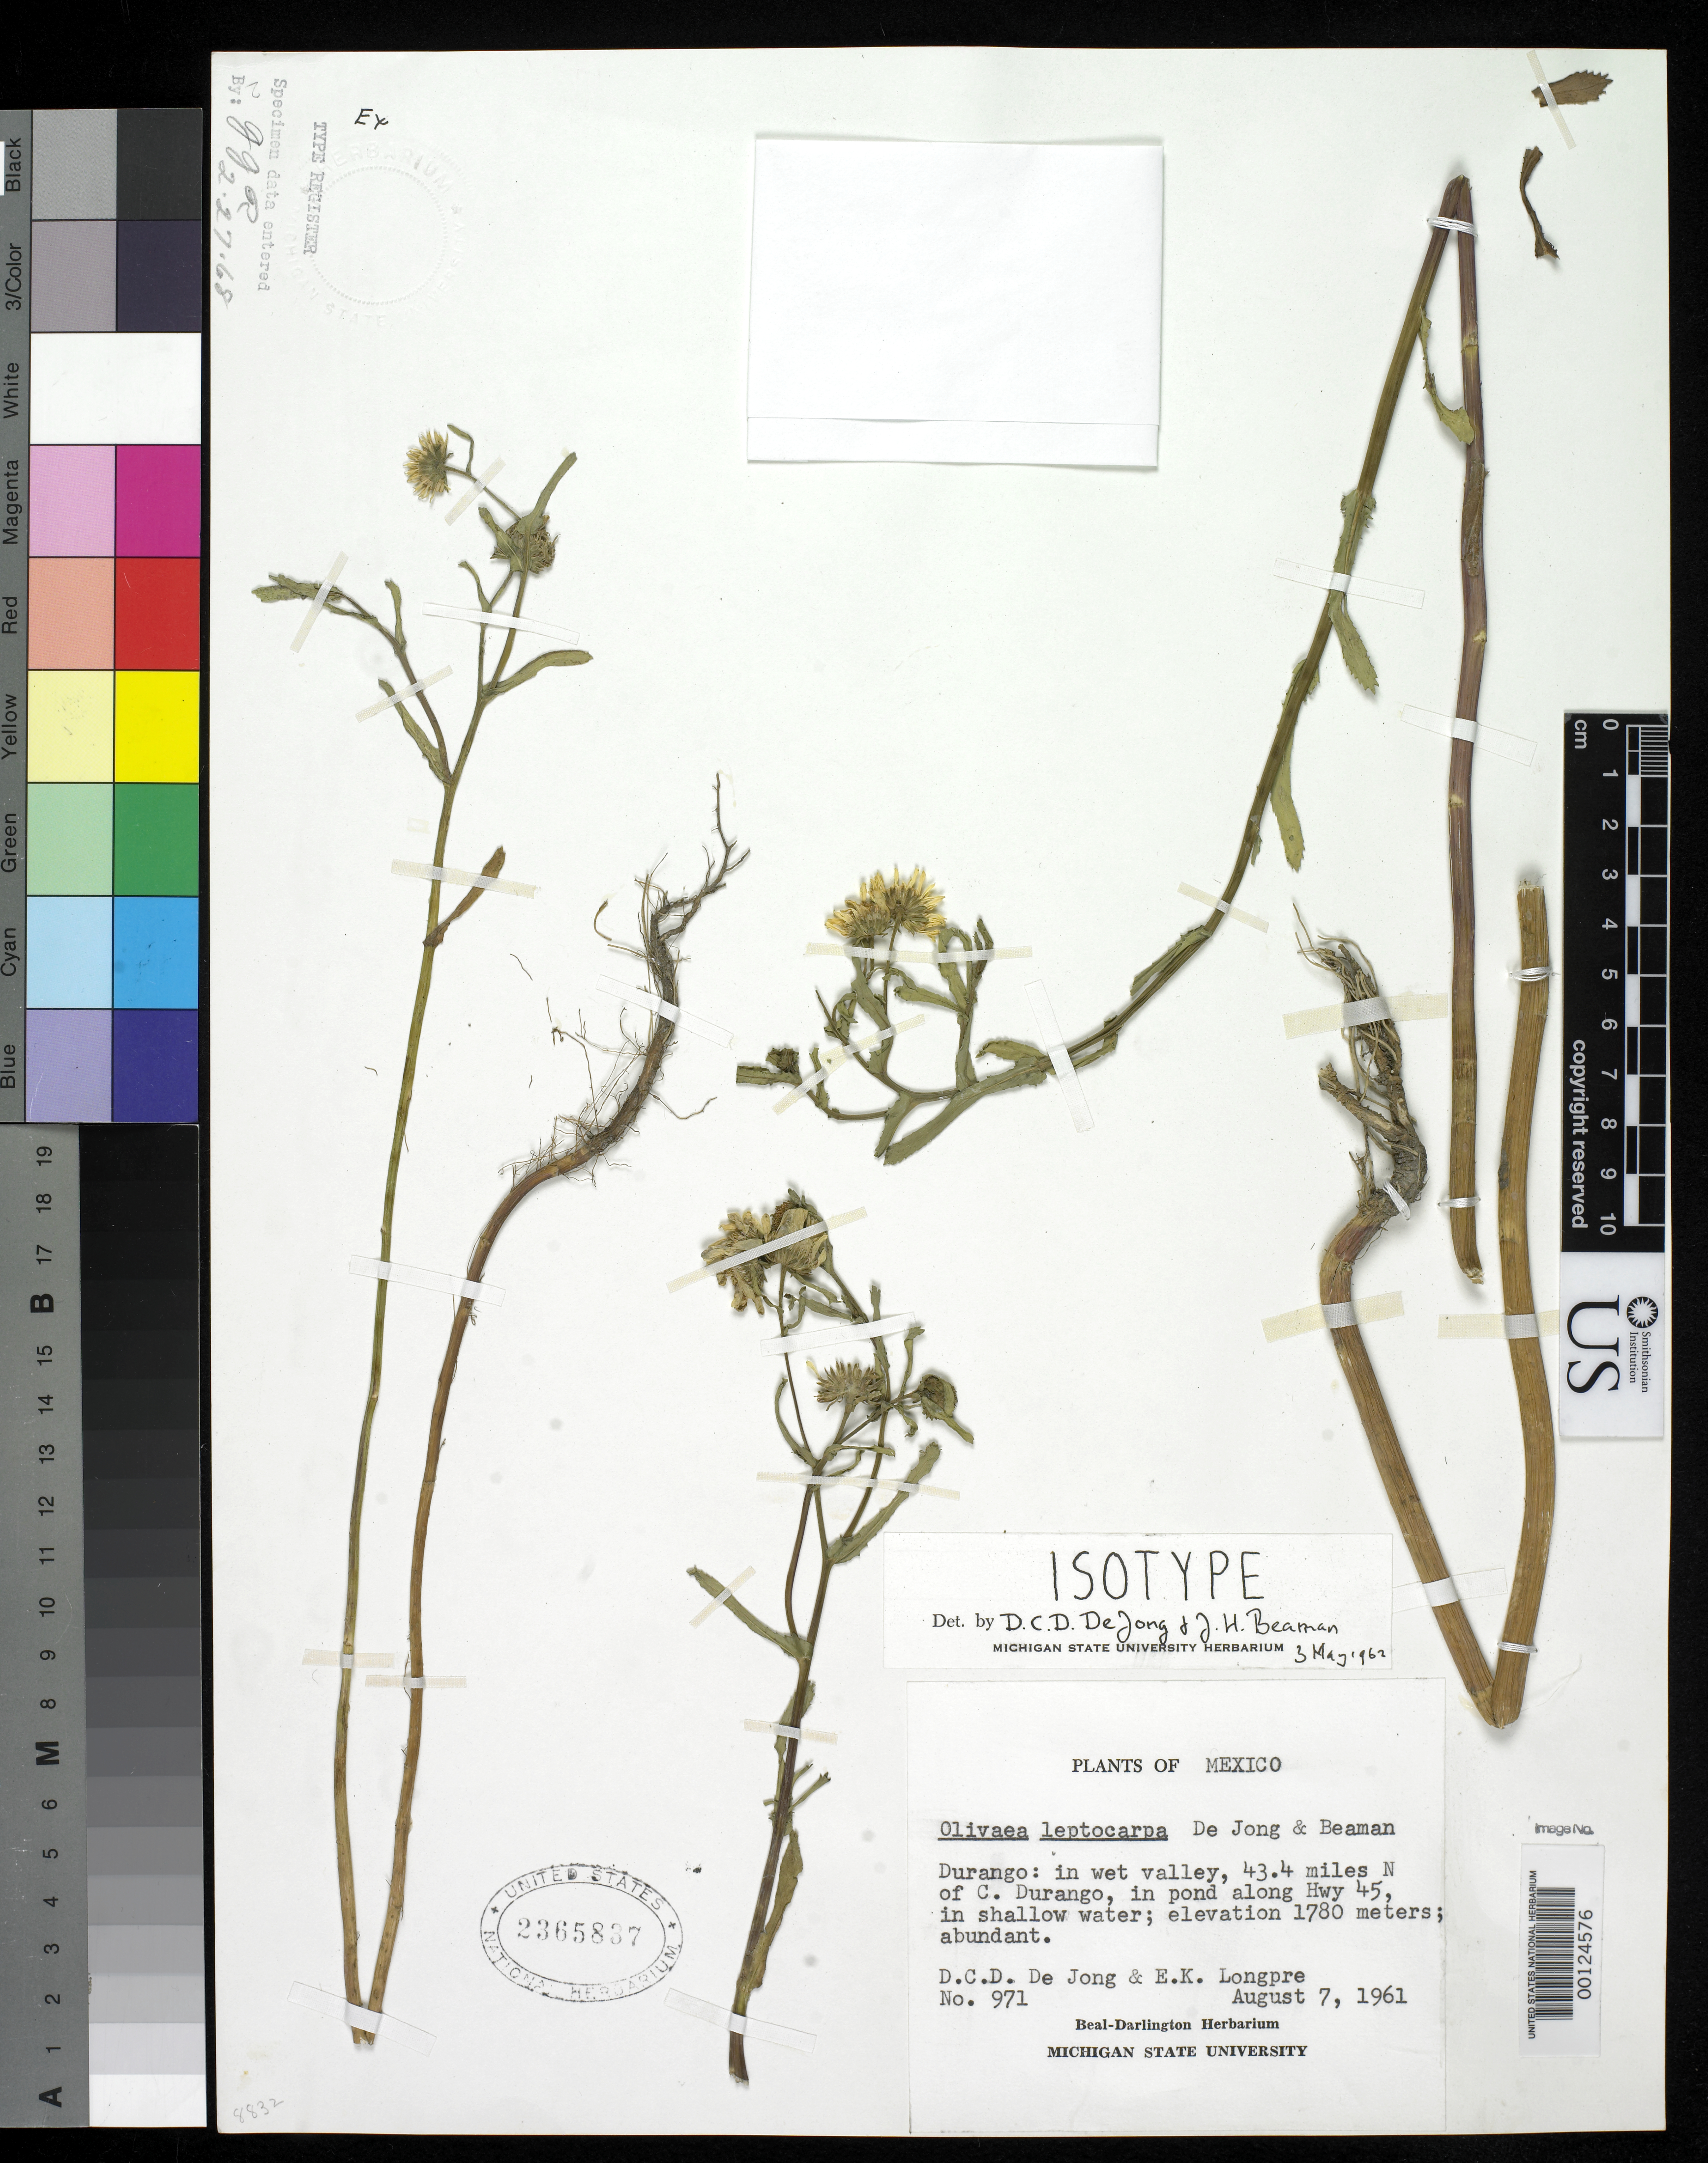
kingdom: Plantae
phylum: Tracheophyta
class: Magnoliopsida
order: Asterales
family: Asteraceae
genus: Olivaea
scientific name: Olivaea leptocarpa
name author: Dejong & Beaman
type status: Isotype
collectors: D. Dejong & E. Longpre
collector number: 971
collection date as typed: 07 Aug 1961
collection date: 1961-08-07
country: Mexico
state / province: Durango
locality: N of Cuidad Durango.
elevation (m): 1780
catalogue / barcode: US 2365837